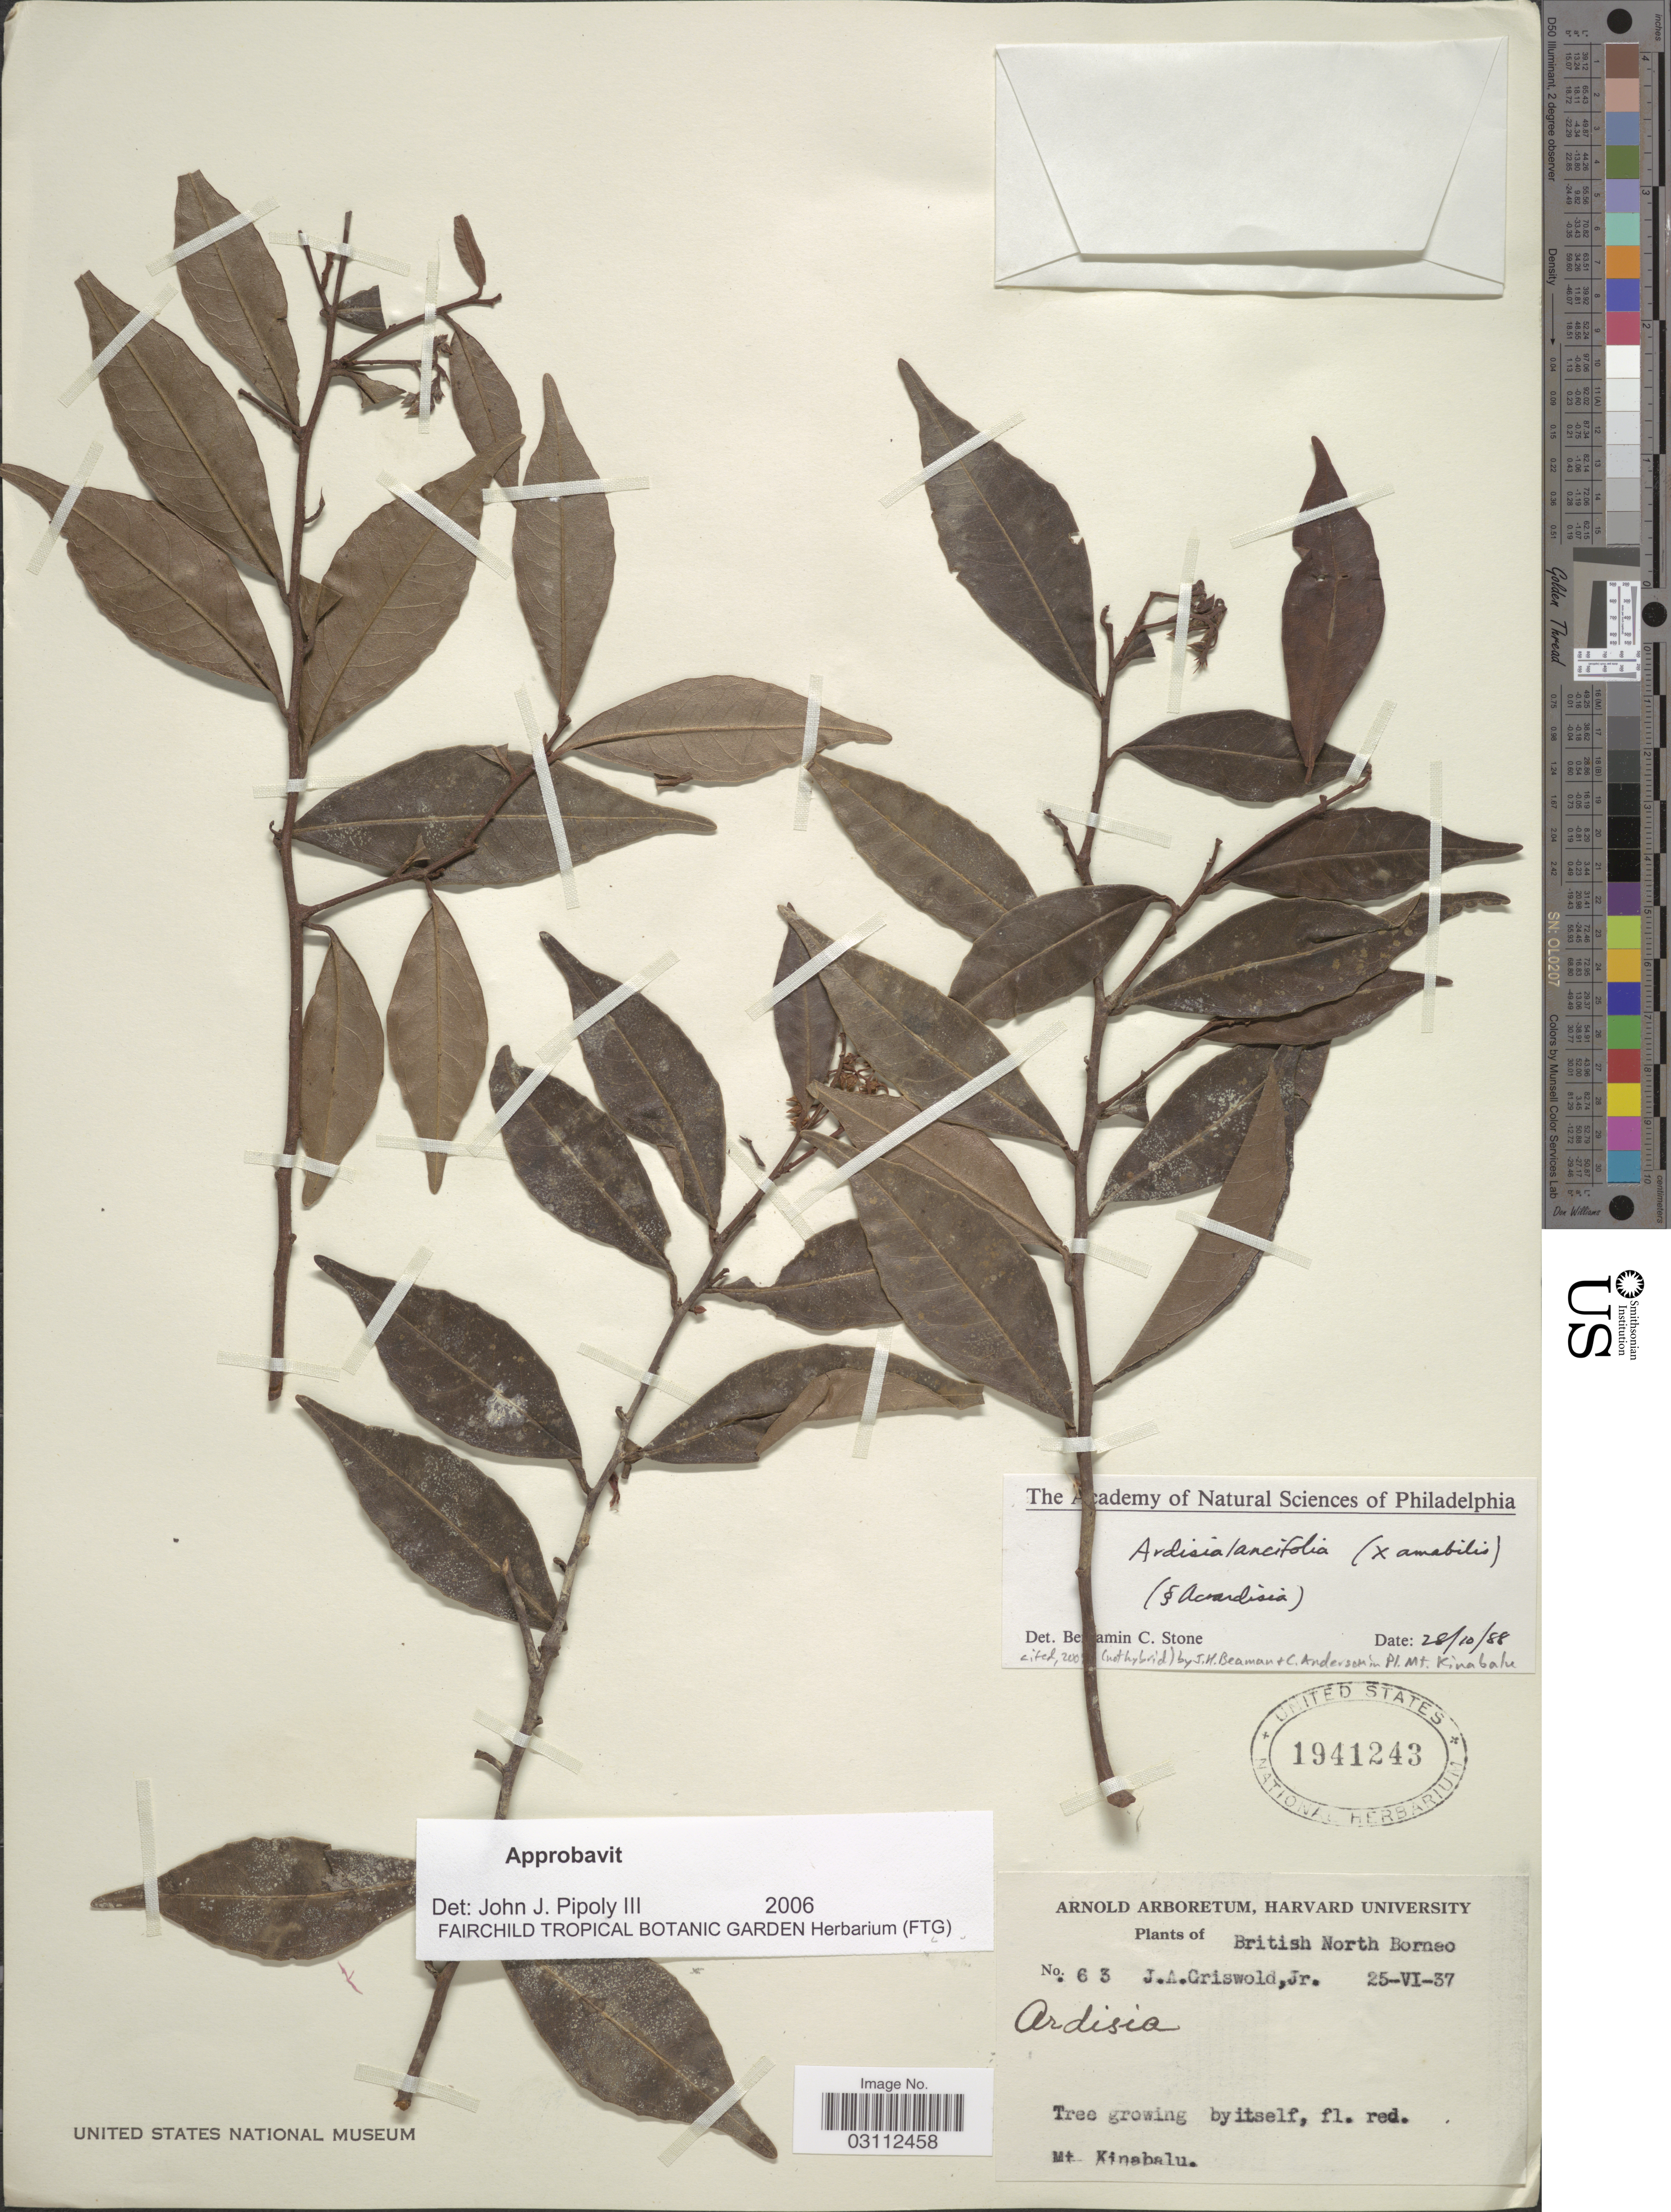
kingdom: Plantae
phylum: Tracheophyta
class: Magnoliopsida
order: Ericales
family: Primulaceae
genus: Ardisia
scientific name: Ardisia lancifolia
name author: Merr.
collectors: J. Griswold Jr.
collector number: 63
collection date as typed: Transcribed d/m/y: 25/6/37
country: Malaysia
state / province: Sabah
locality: British North Borneo. Mt Kinabalu.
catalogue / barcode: US 1941243